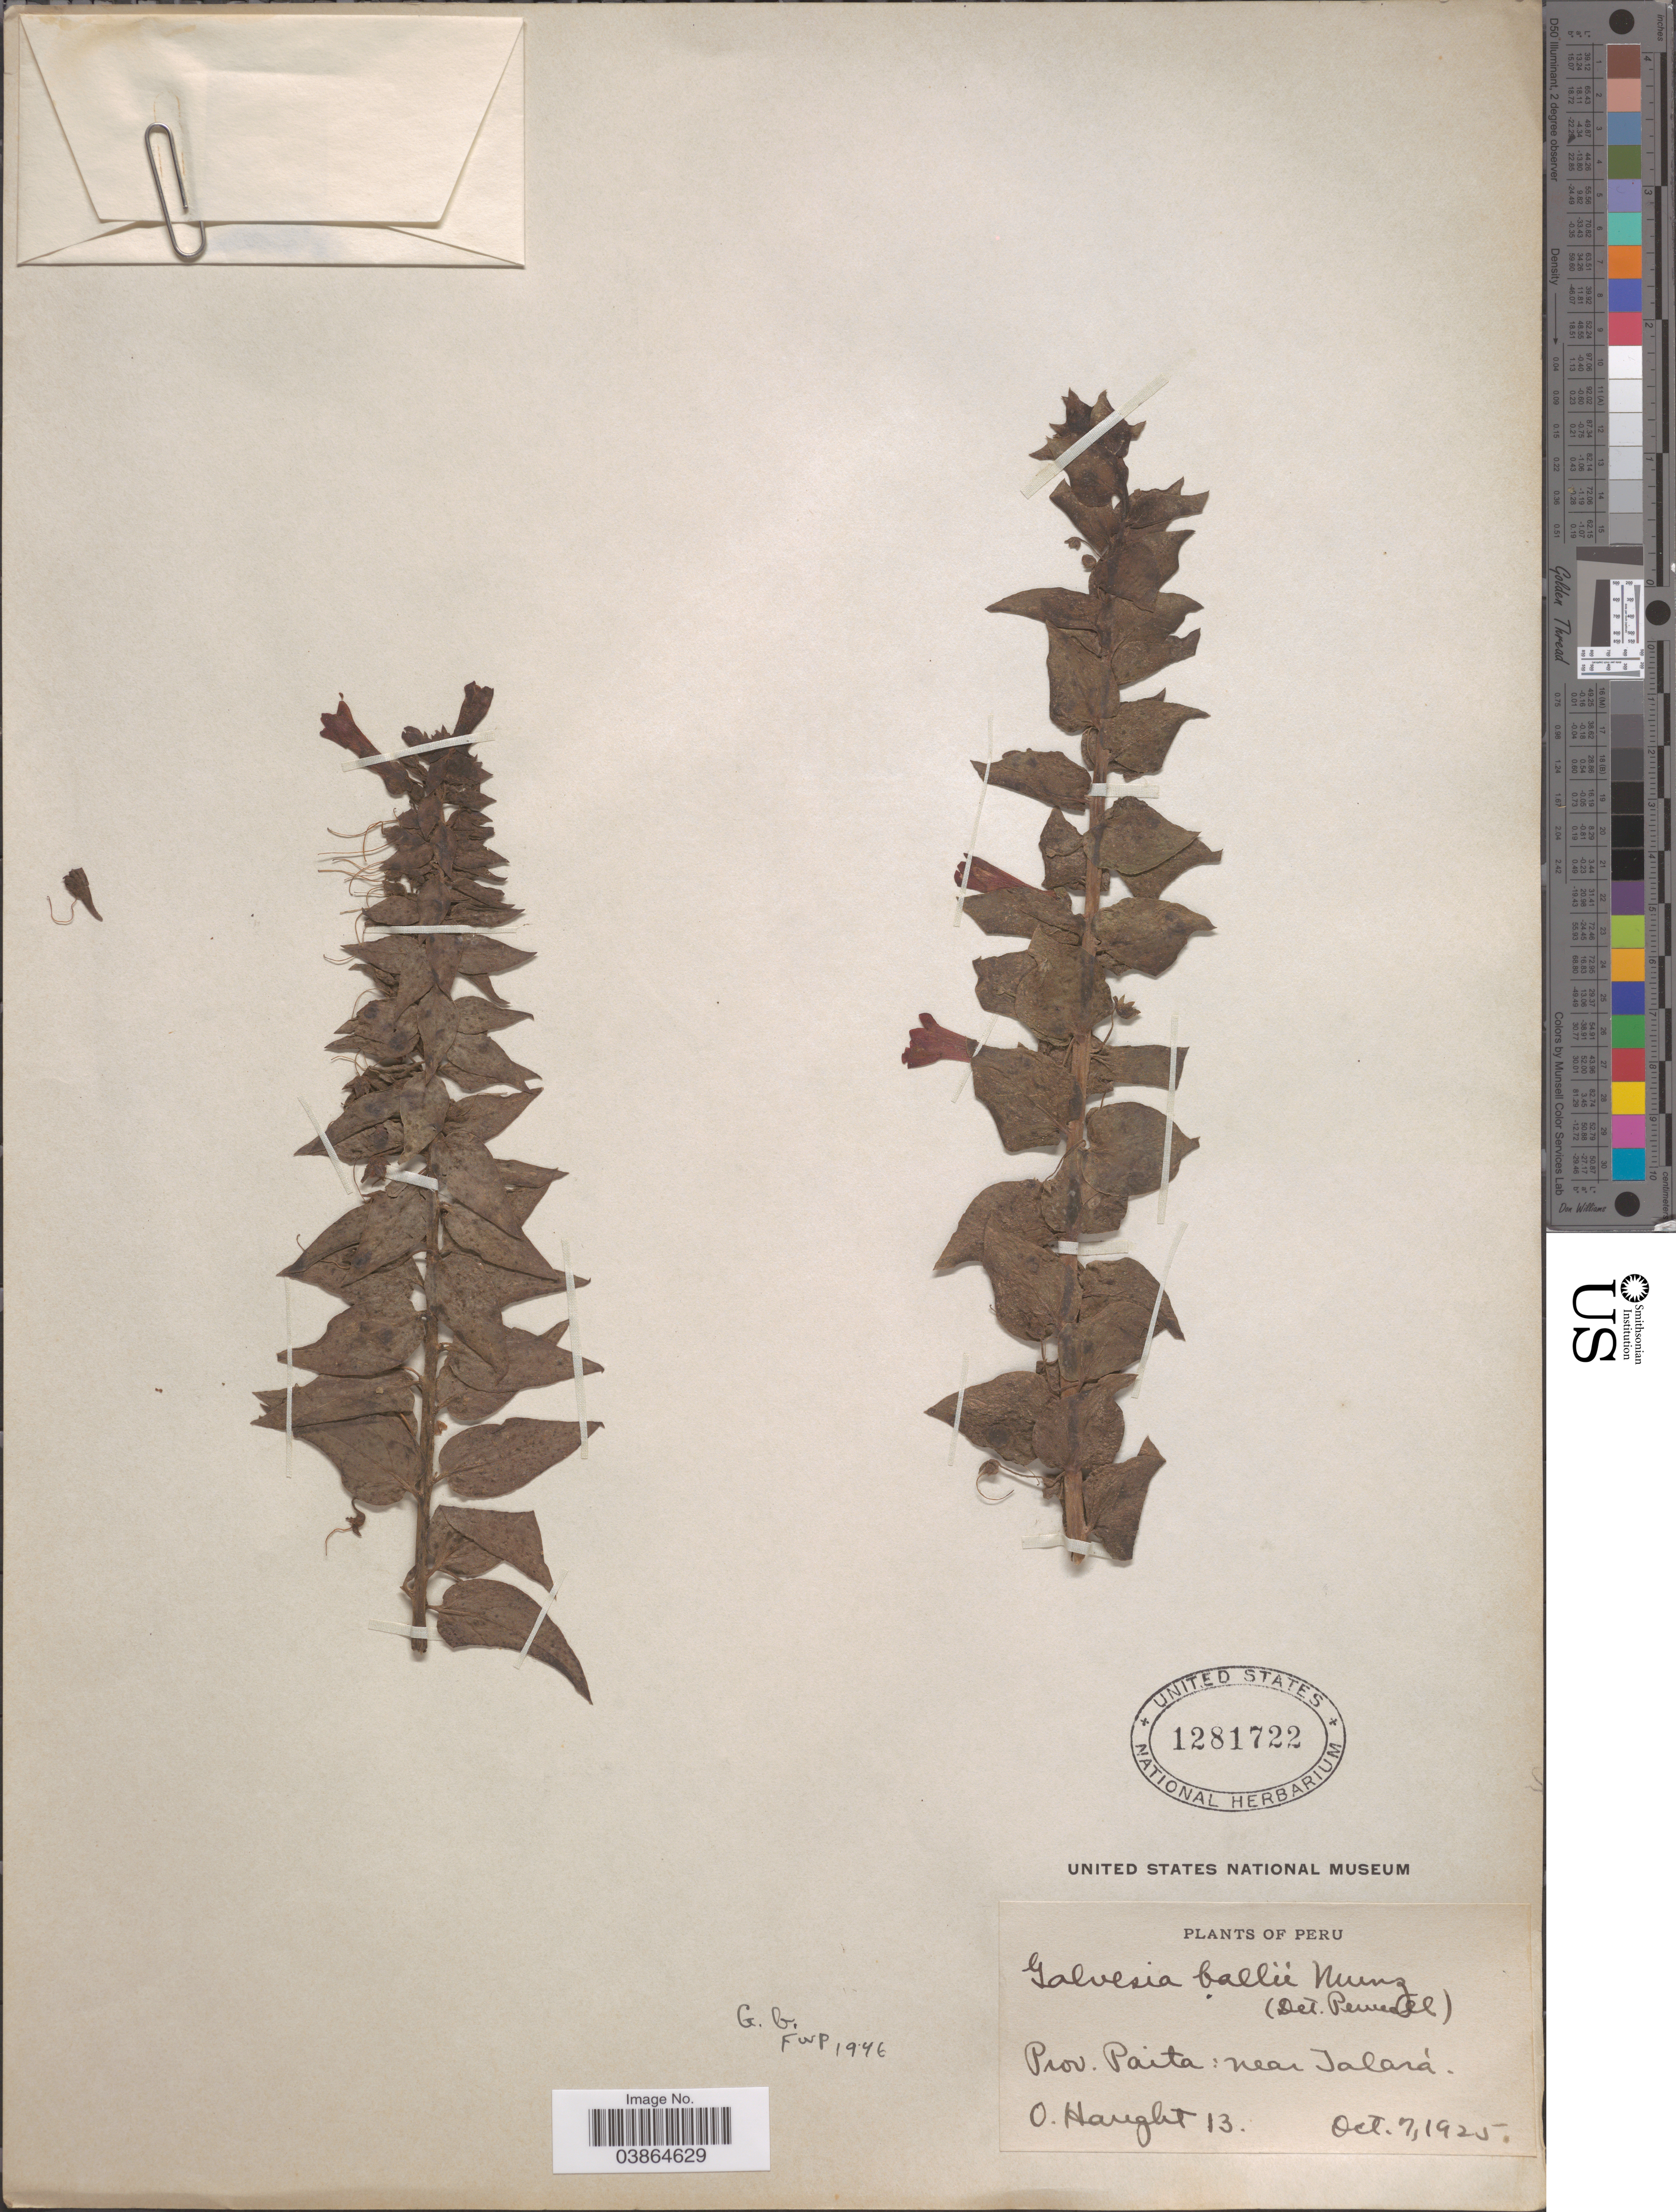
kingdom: Plantae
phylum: Tracheophyta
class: Magnoliopsida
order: Lamiales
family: Plantaginaceae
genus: Galvezia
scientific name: Galvezia ballii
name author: Munz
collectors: O. Haught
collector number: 13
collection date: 1925-10-07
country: Peru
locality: Prov. Paita: near Jalará.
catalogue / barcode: US 1281722